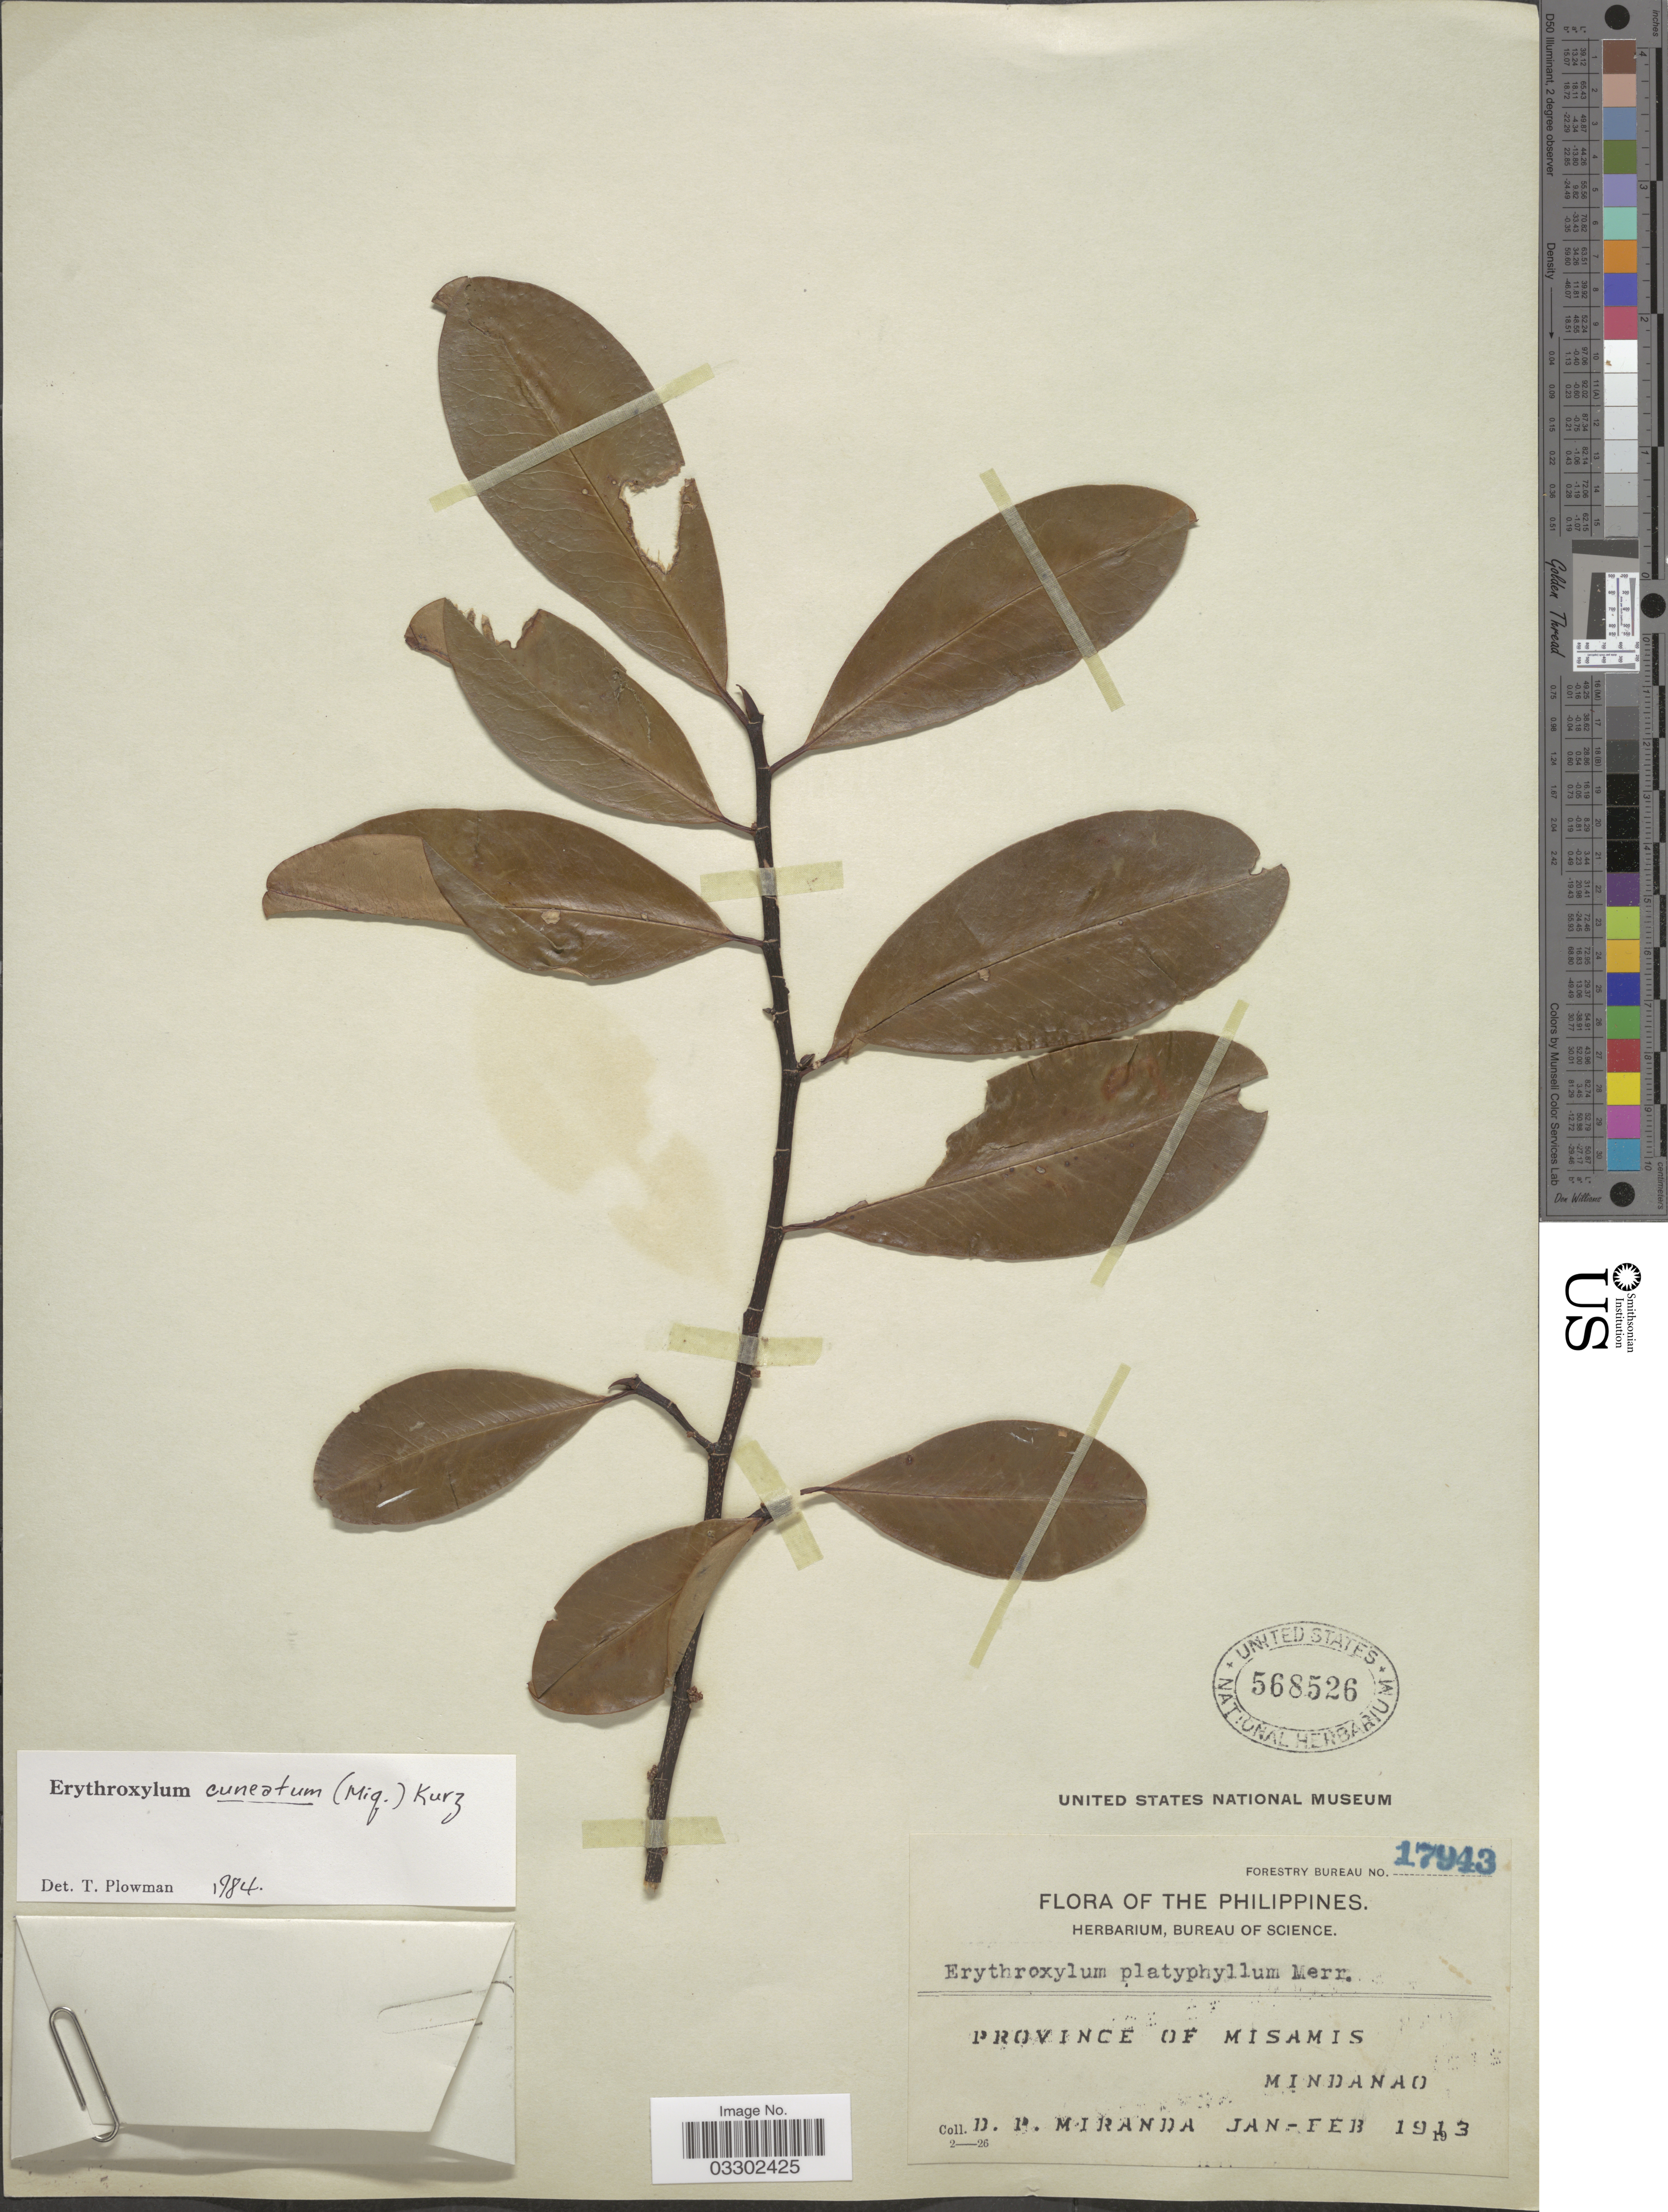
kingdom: Plantae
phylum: Tracheophyta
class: Magnoliopsida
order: Malpighiales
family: Erythroxylaceae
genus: Erythroxylum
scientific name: Erythroxylum cuneatum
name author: (Miq.) Kurz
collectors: D. P. Miranda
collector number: Forestry Bureau 17943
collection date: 1913-01/1913-02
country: Philippines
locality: Province of Misamis, Mindanao.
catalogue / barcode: US 568526